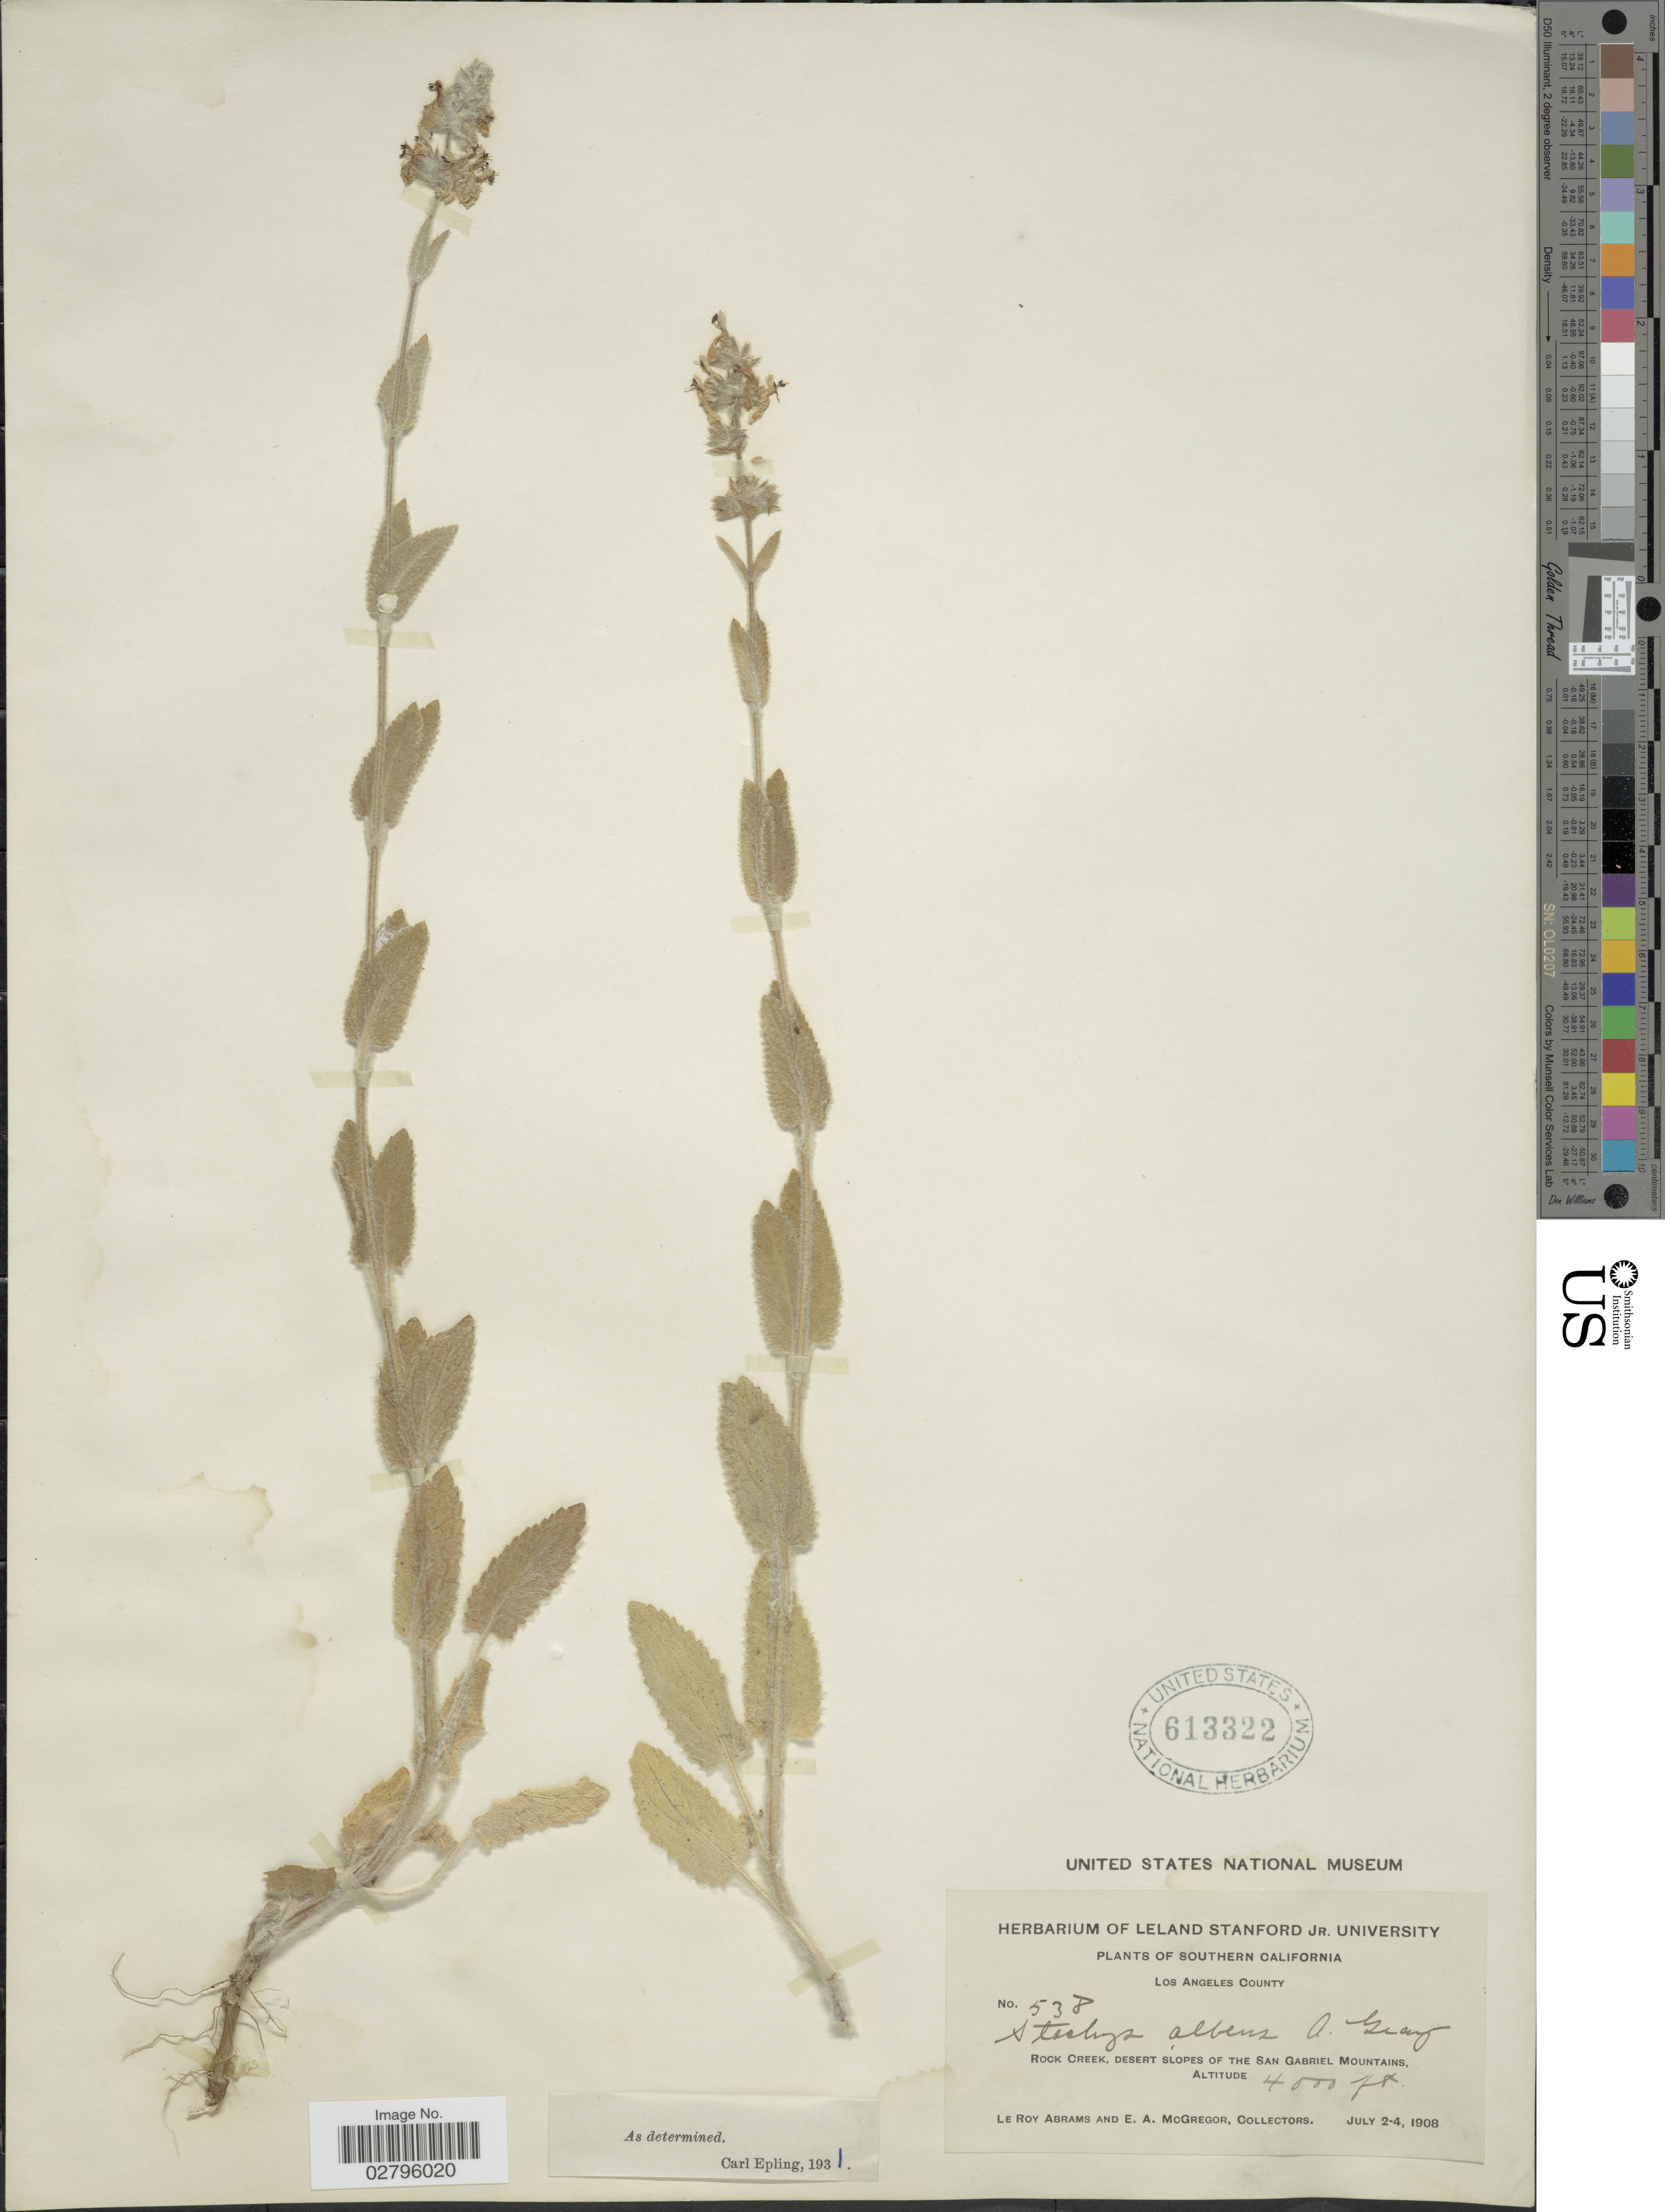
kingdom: Plantae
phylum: Tracheophyta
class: Magnoliopsida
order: Lamiales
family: Lamiaceae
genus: Stachys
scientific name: Stachys albens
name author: A. Gray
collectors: L. Abrams & E. A. McGregor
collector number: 538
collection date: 1908-07-02/1908-07-04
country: United States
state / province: California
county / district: Los Angeles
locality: Southern California, Los Angeles County, Rock Creek, Desert Slopes of the San Gabriel Mountains.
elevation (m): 1219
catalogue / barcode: US 613322